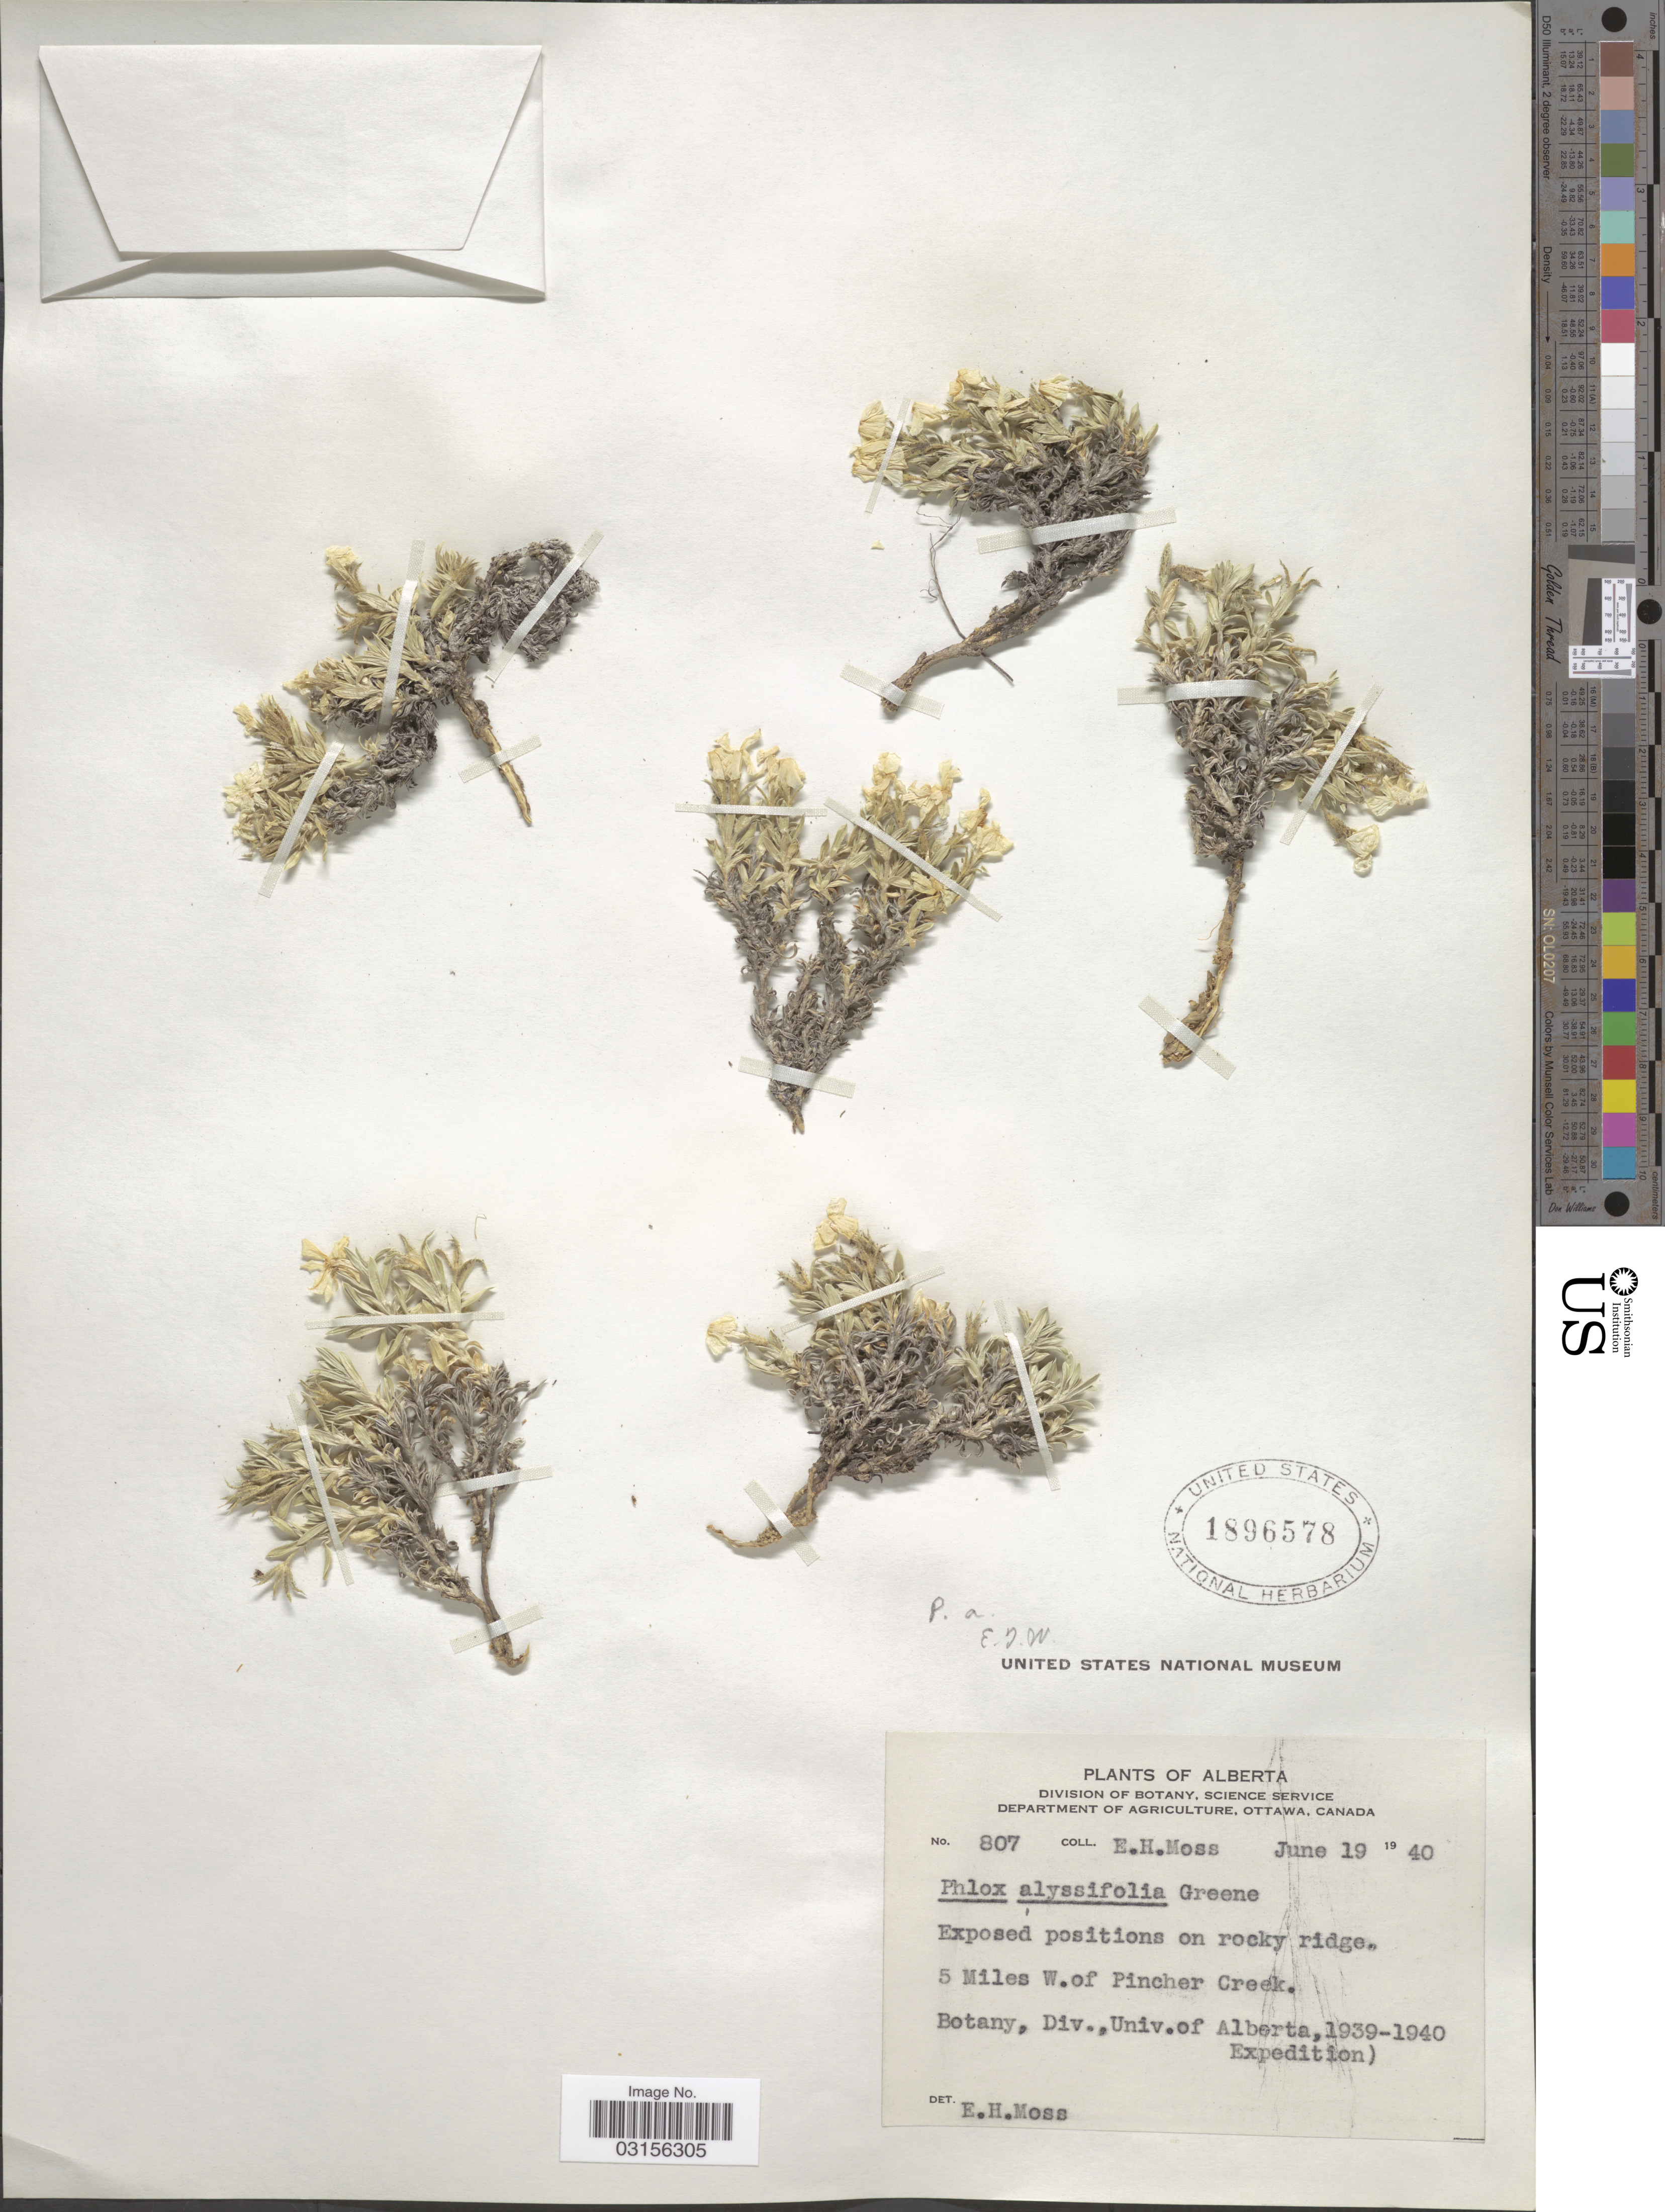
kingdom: Plantae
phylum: Tracheophyta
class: Magnoliopsida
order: Ericales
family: Polemoniaceae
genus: Phlox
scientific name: Phlox alyssifolia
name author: Greene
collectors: E. Moss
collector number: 807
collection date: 1940-06-19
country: Canada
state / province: Alberta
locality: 5 Miles W. of Pincher Creek.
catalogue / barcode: US 1896578